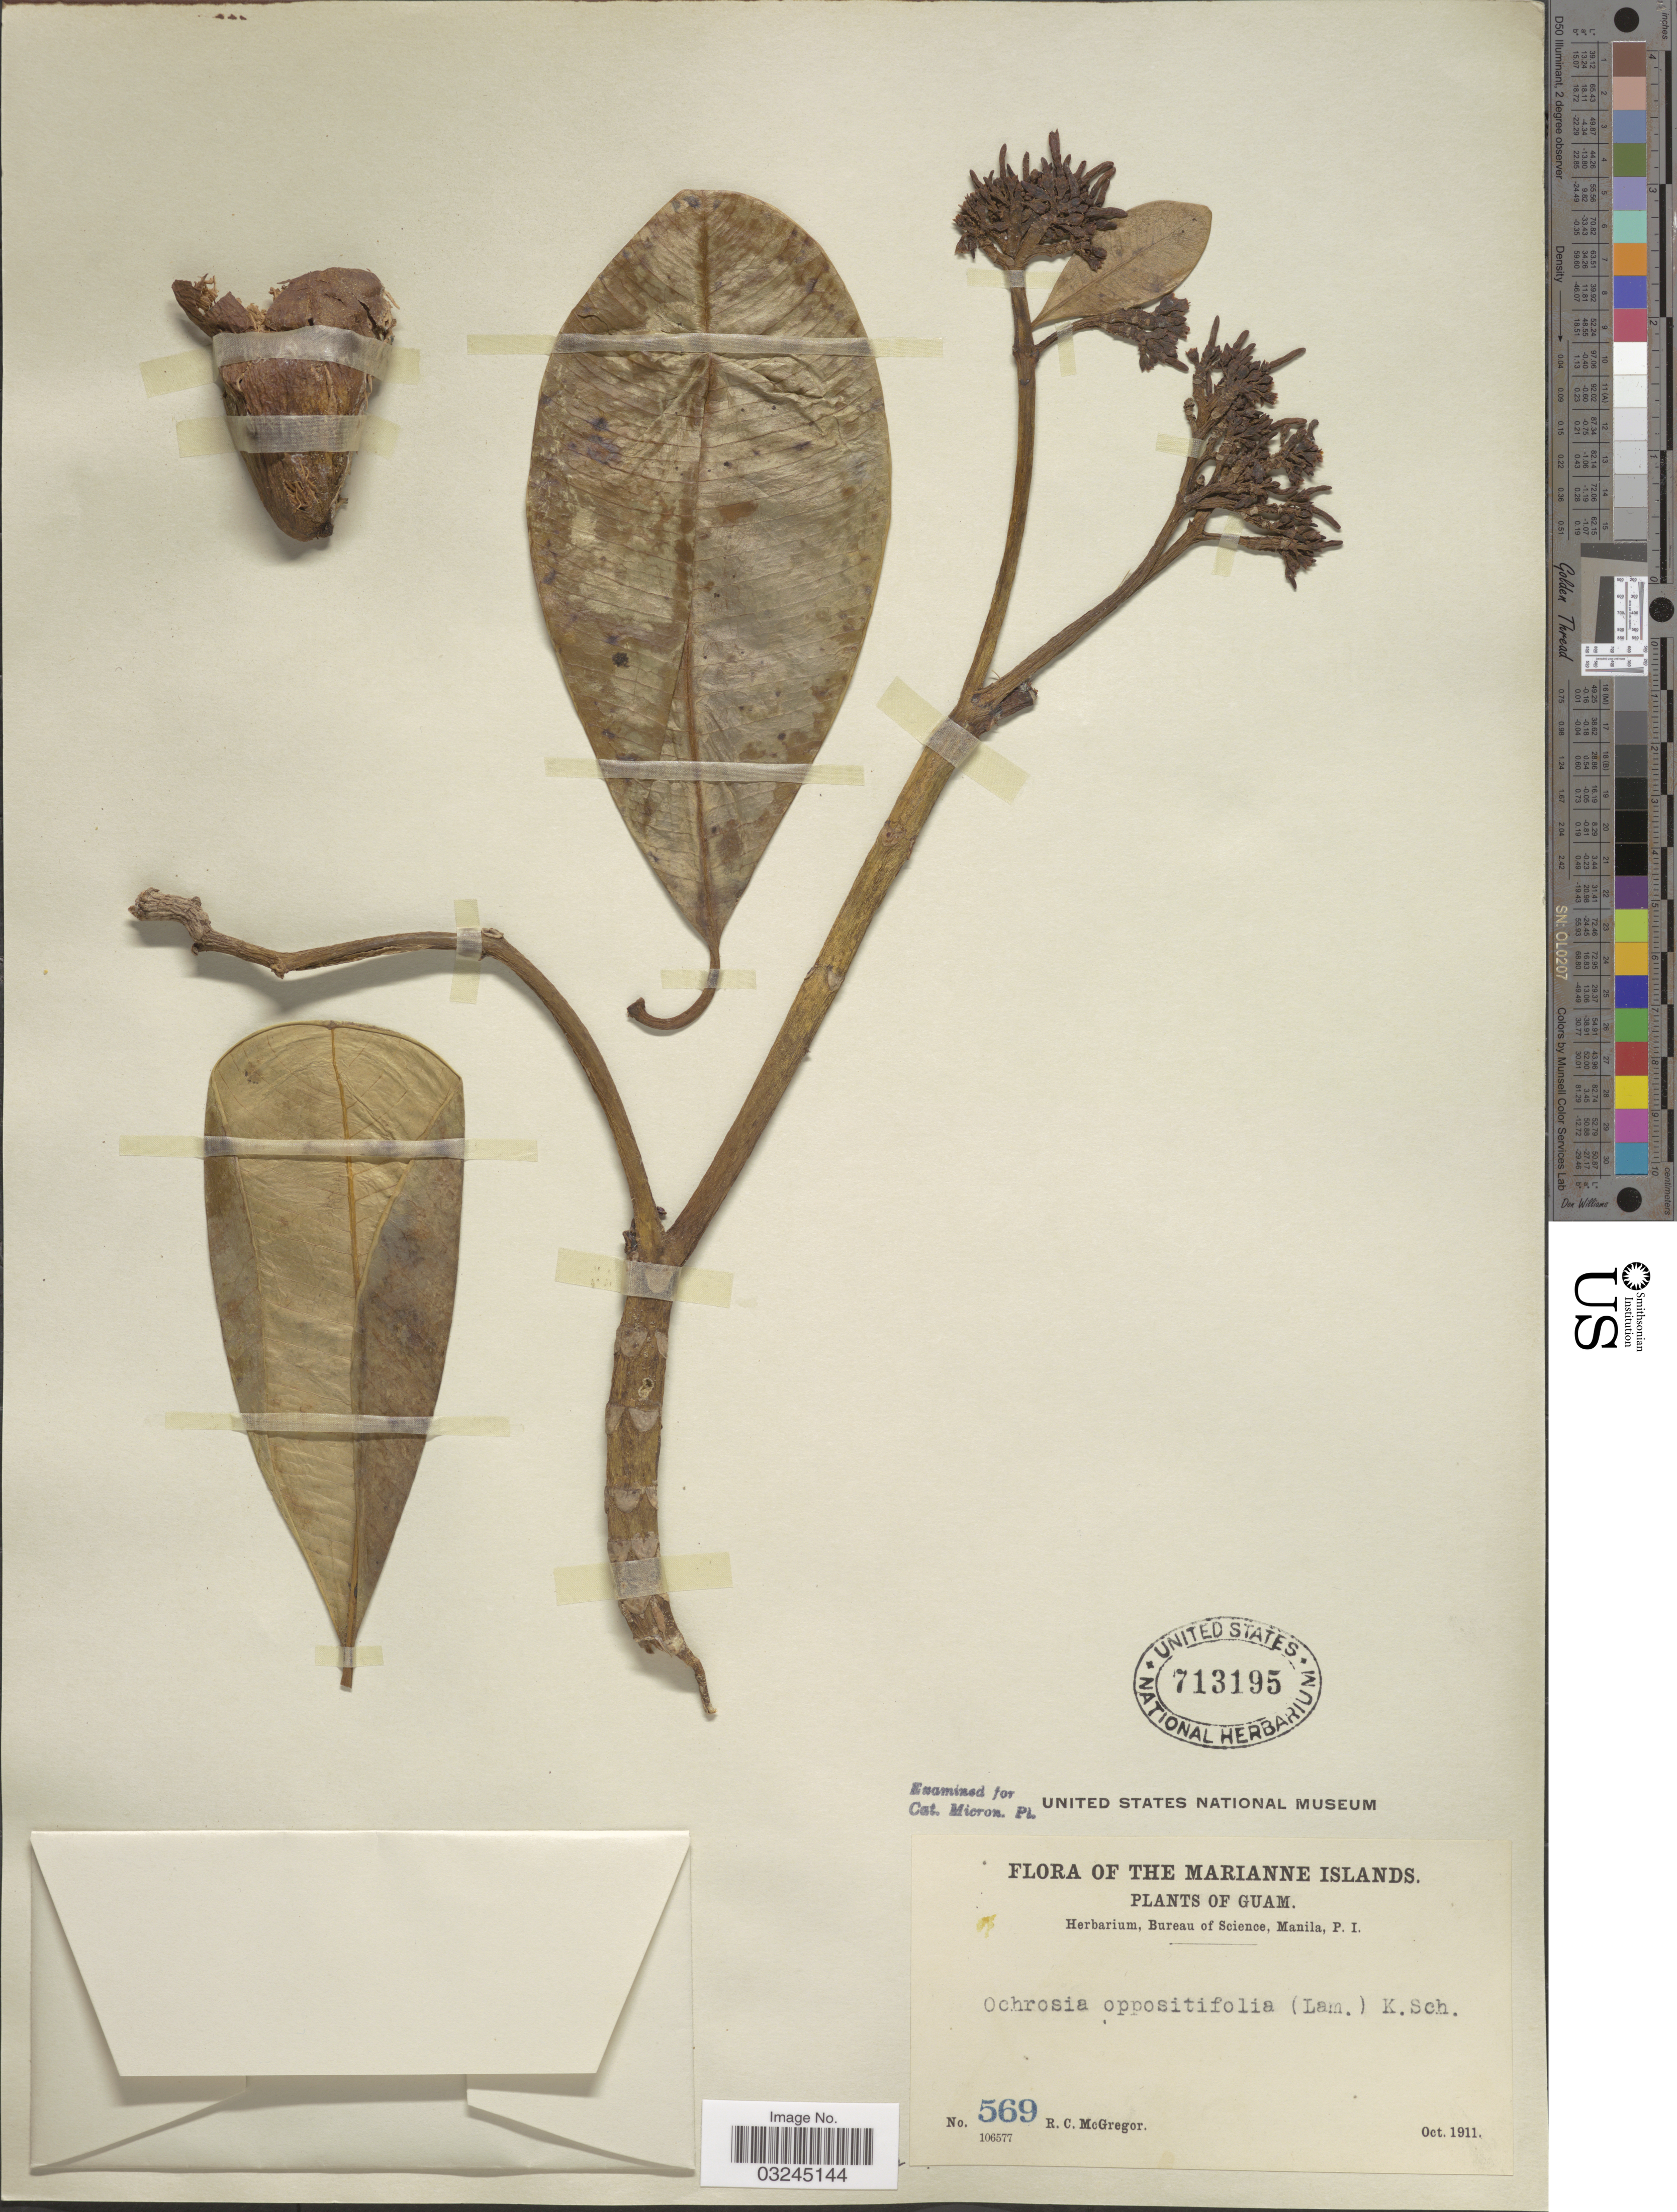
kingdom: Plantae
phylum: Tracheophyta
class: Magnoliopsida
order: Gentianales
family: Apocynaceae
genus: Ochrosia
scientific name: Ochrosia oppositifolia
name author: (Lam.) K. Schum.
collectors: R. C. McGregor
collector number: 569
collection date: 1911-10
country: Guam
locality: The Marianne Islands.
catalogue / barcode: US 713195